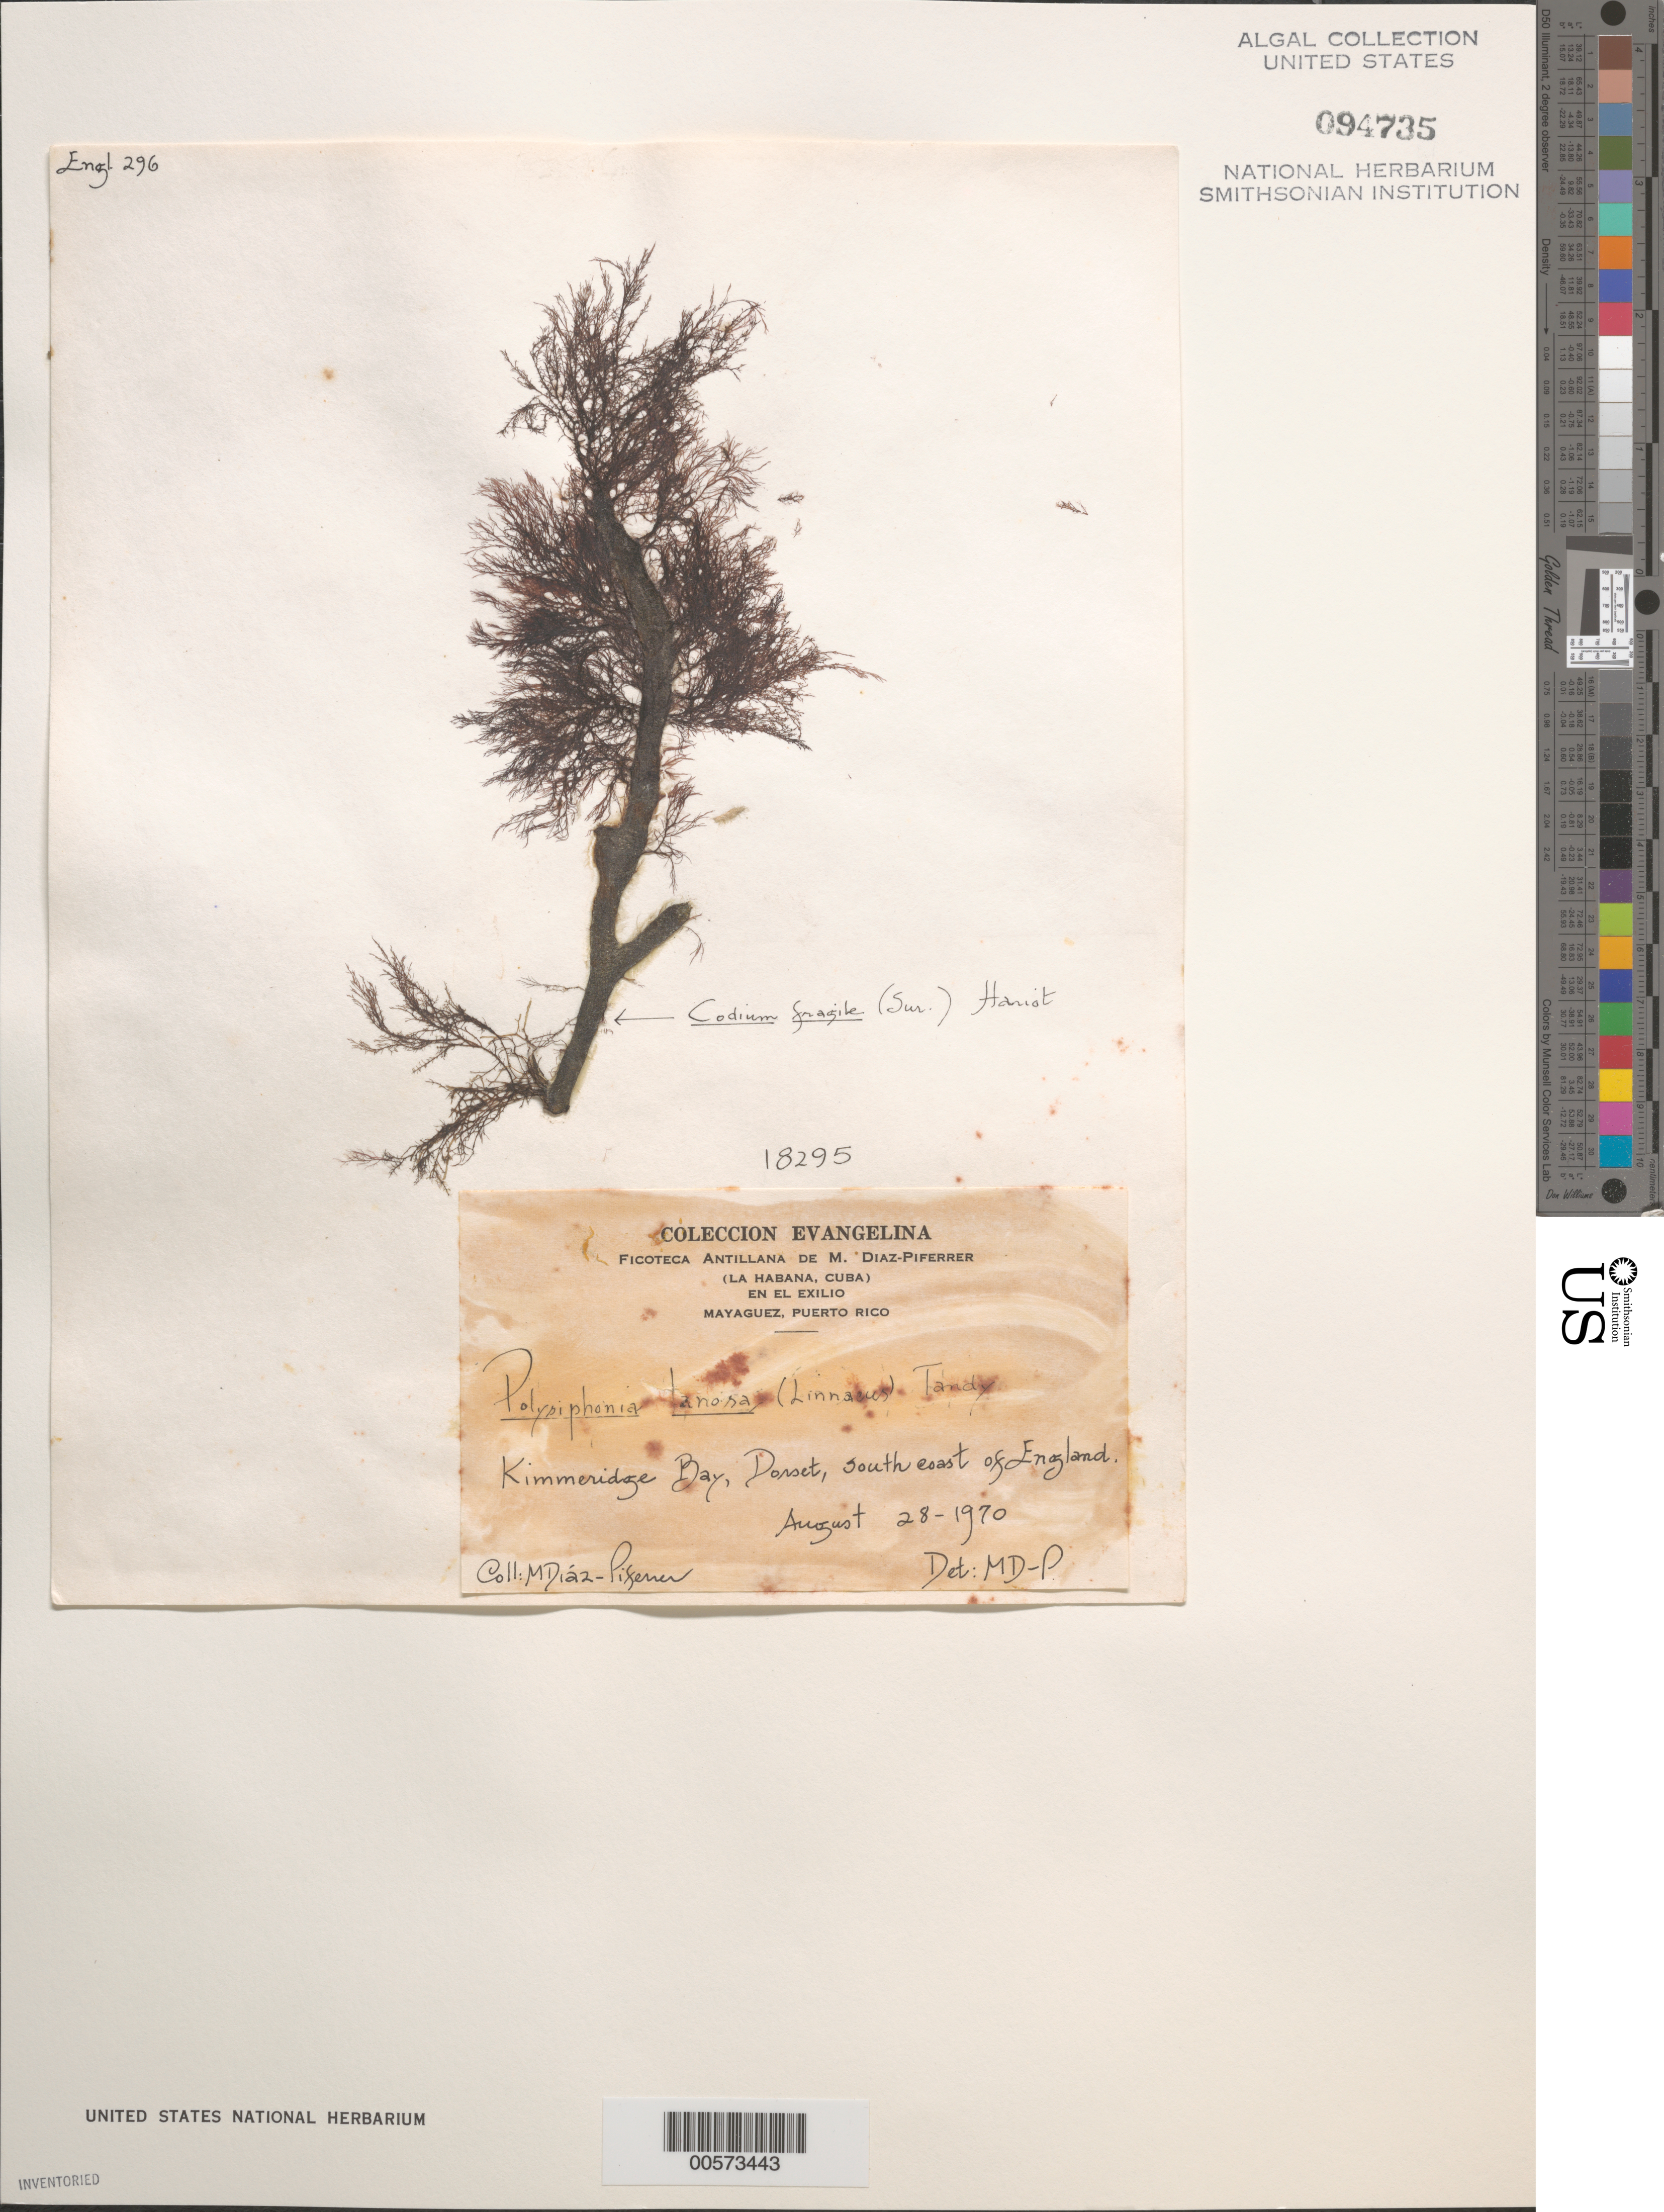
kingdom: Plantae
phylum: Rhodophyta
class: Florideophyceae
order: Ceramiales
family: Rhodomelaceae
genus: Vertebrata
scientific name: Vertebrata lanosa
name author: (L.) T.A. Chr.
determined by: Algae name updating Project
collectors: M. Diaz-Piferrer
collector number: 18295 (engl. 296)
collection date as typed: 28 Aug 1970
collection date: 1970-08-28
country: United Kingdom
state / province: England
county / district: Dorset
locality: Kimmeridge Bay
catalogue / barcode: US 94735